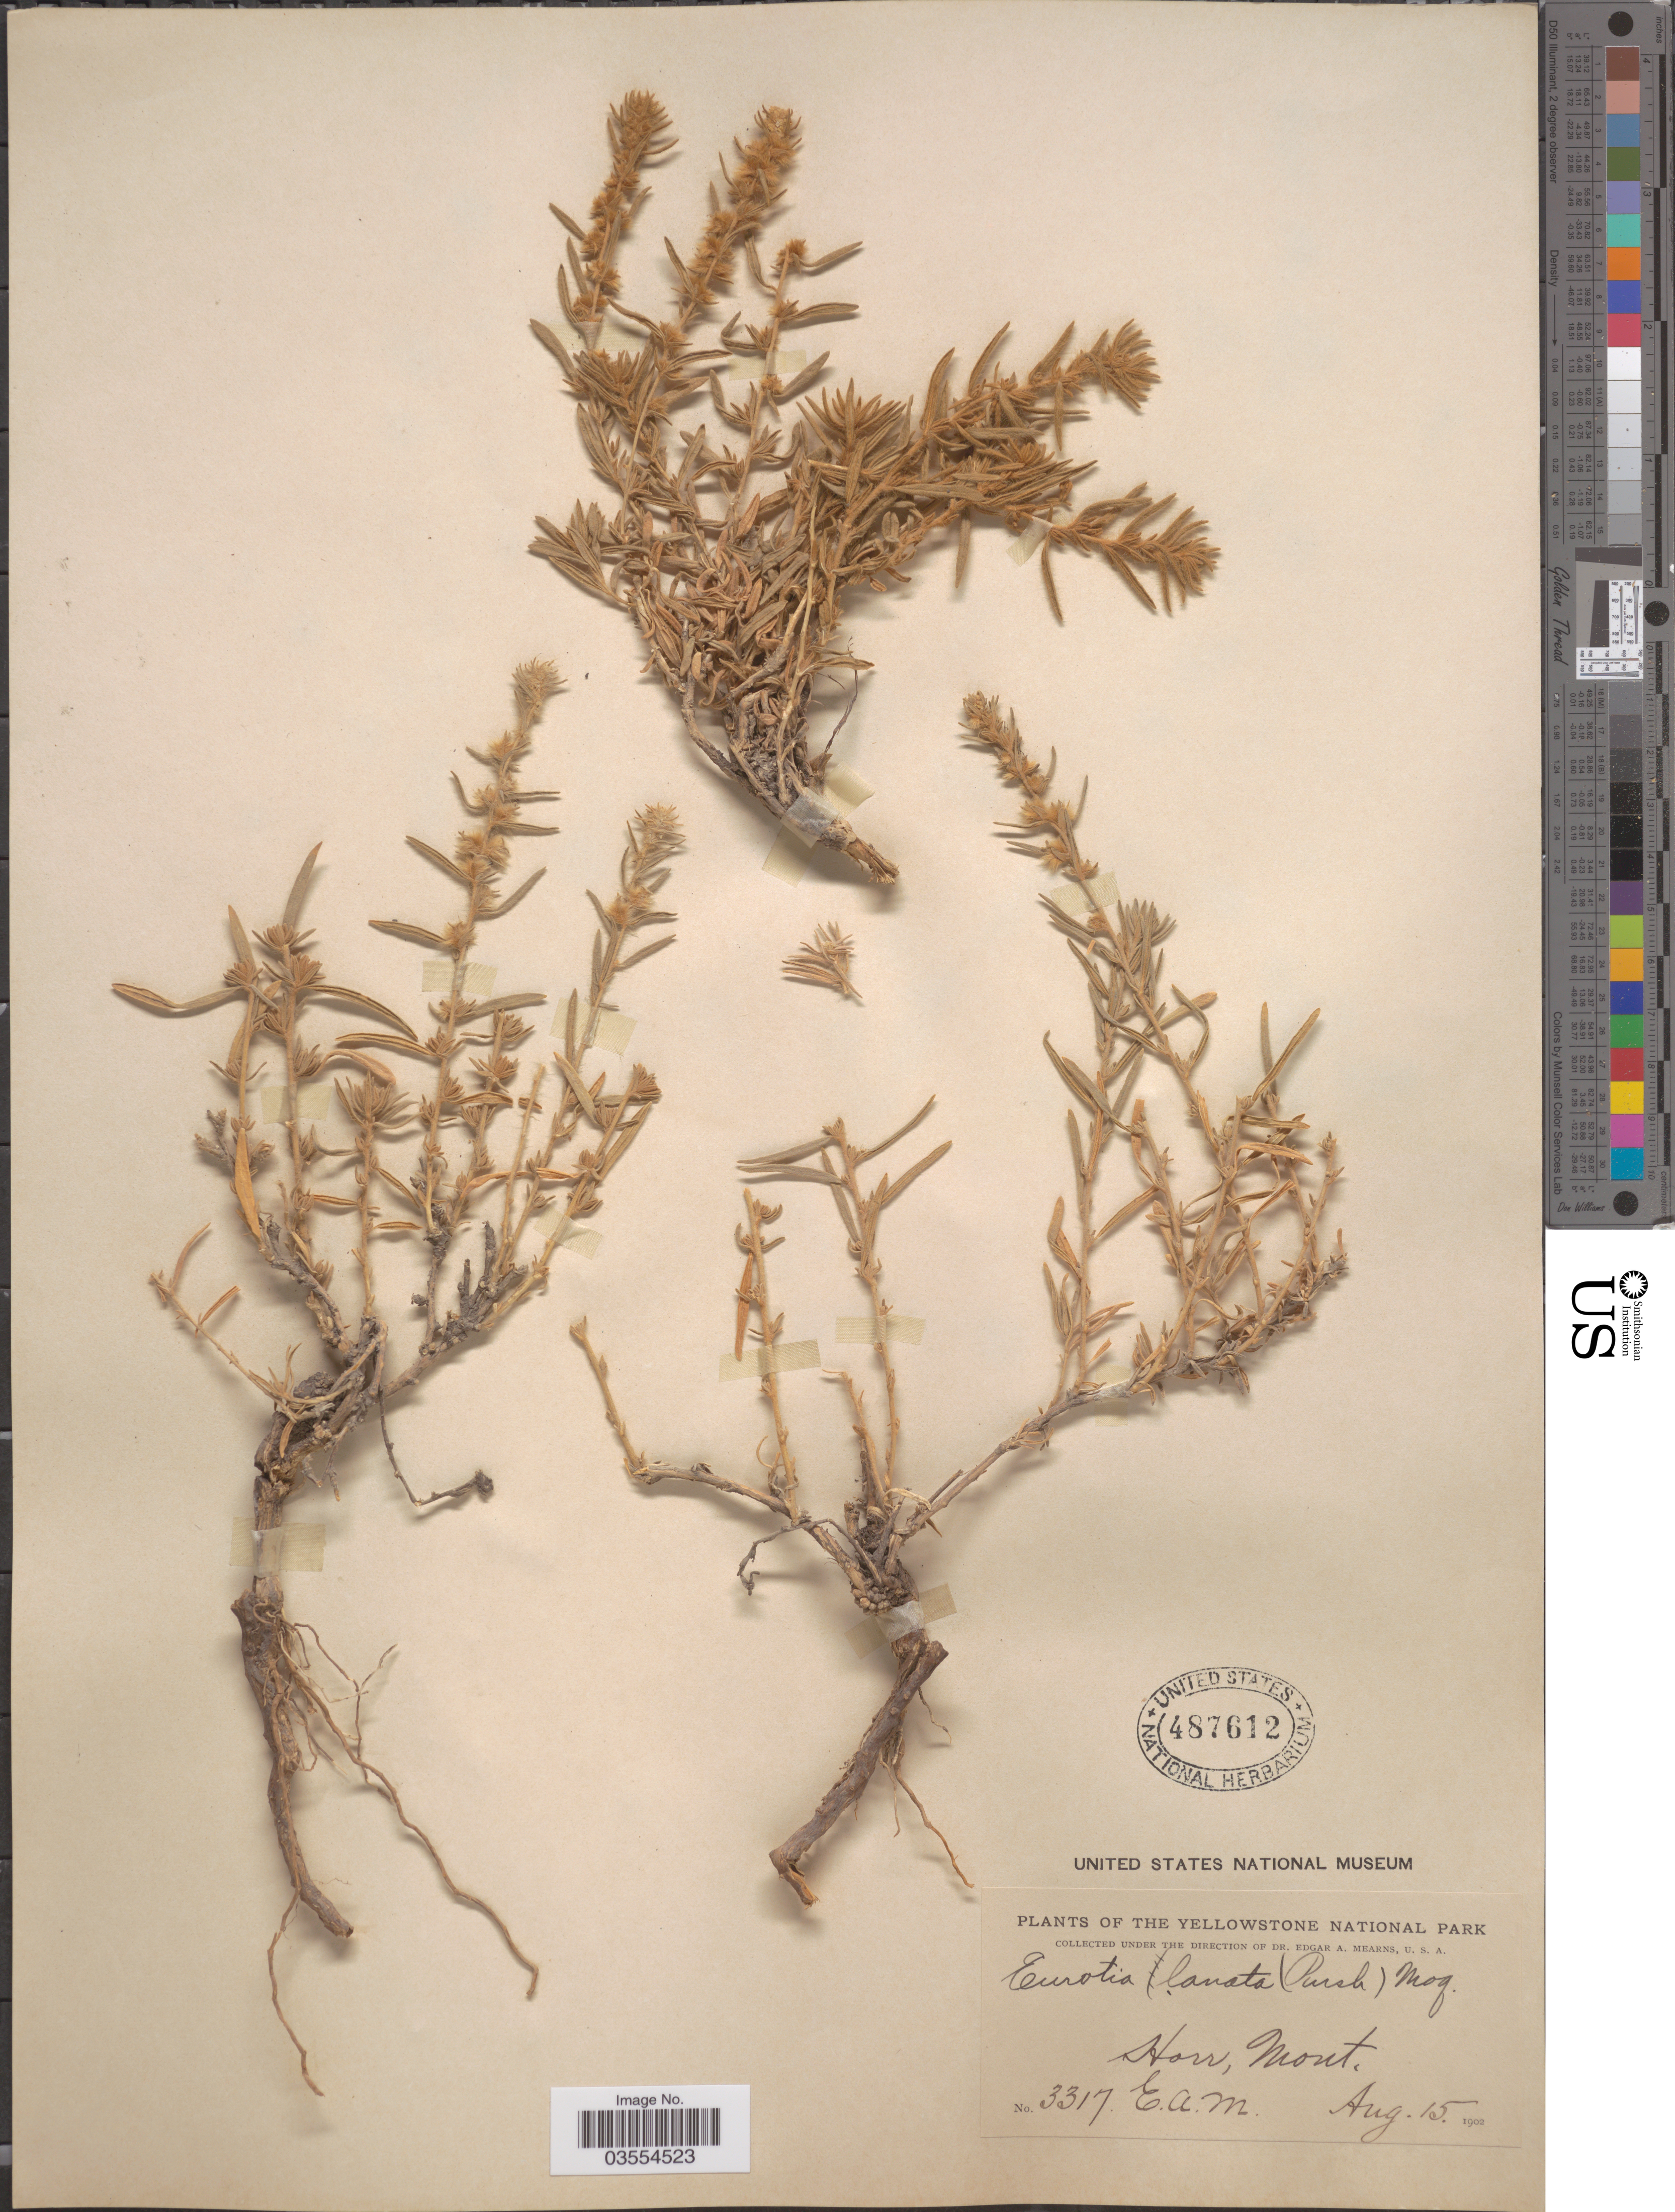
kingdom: Plantae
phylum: Tracheophyta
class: Magnoliopsida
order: Caryophyllales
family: Amaranthaceae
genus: Krascheninnikovia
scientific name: Krascheninnikovia lanata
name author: (Pursh) A. Meeuse & A.Smit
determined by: U.S. National Herbarium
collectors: E. A. Mearns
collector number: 3317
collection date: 1902-08-15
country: United States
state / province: Montana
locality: The Yellowstone National Park. Horr, Mont.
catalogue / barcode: US 487612